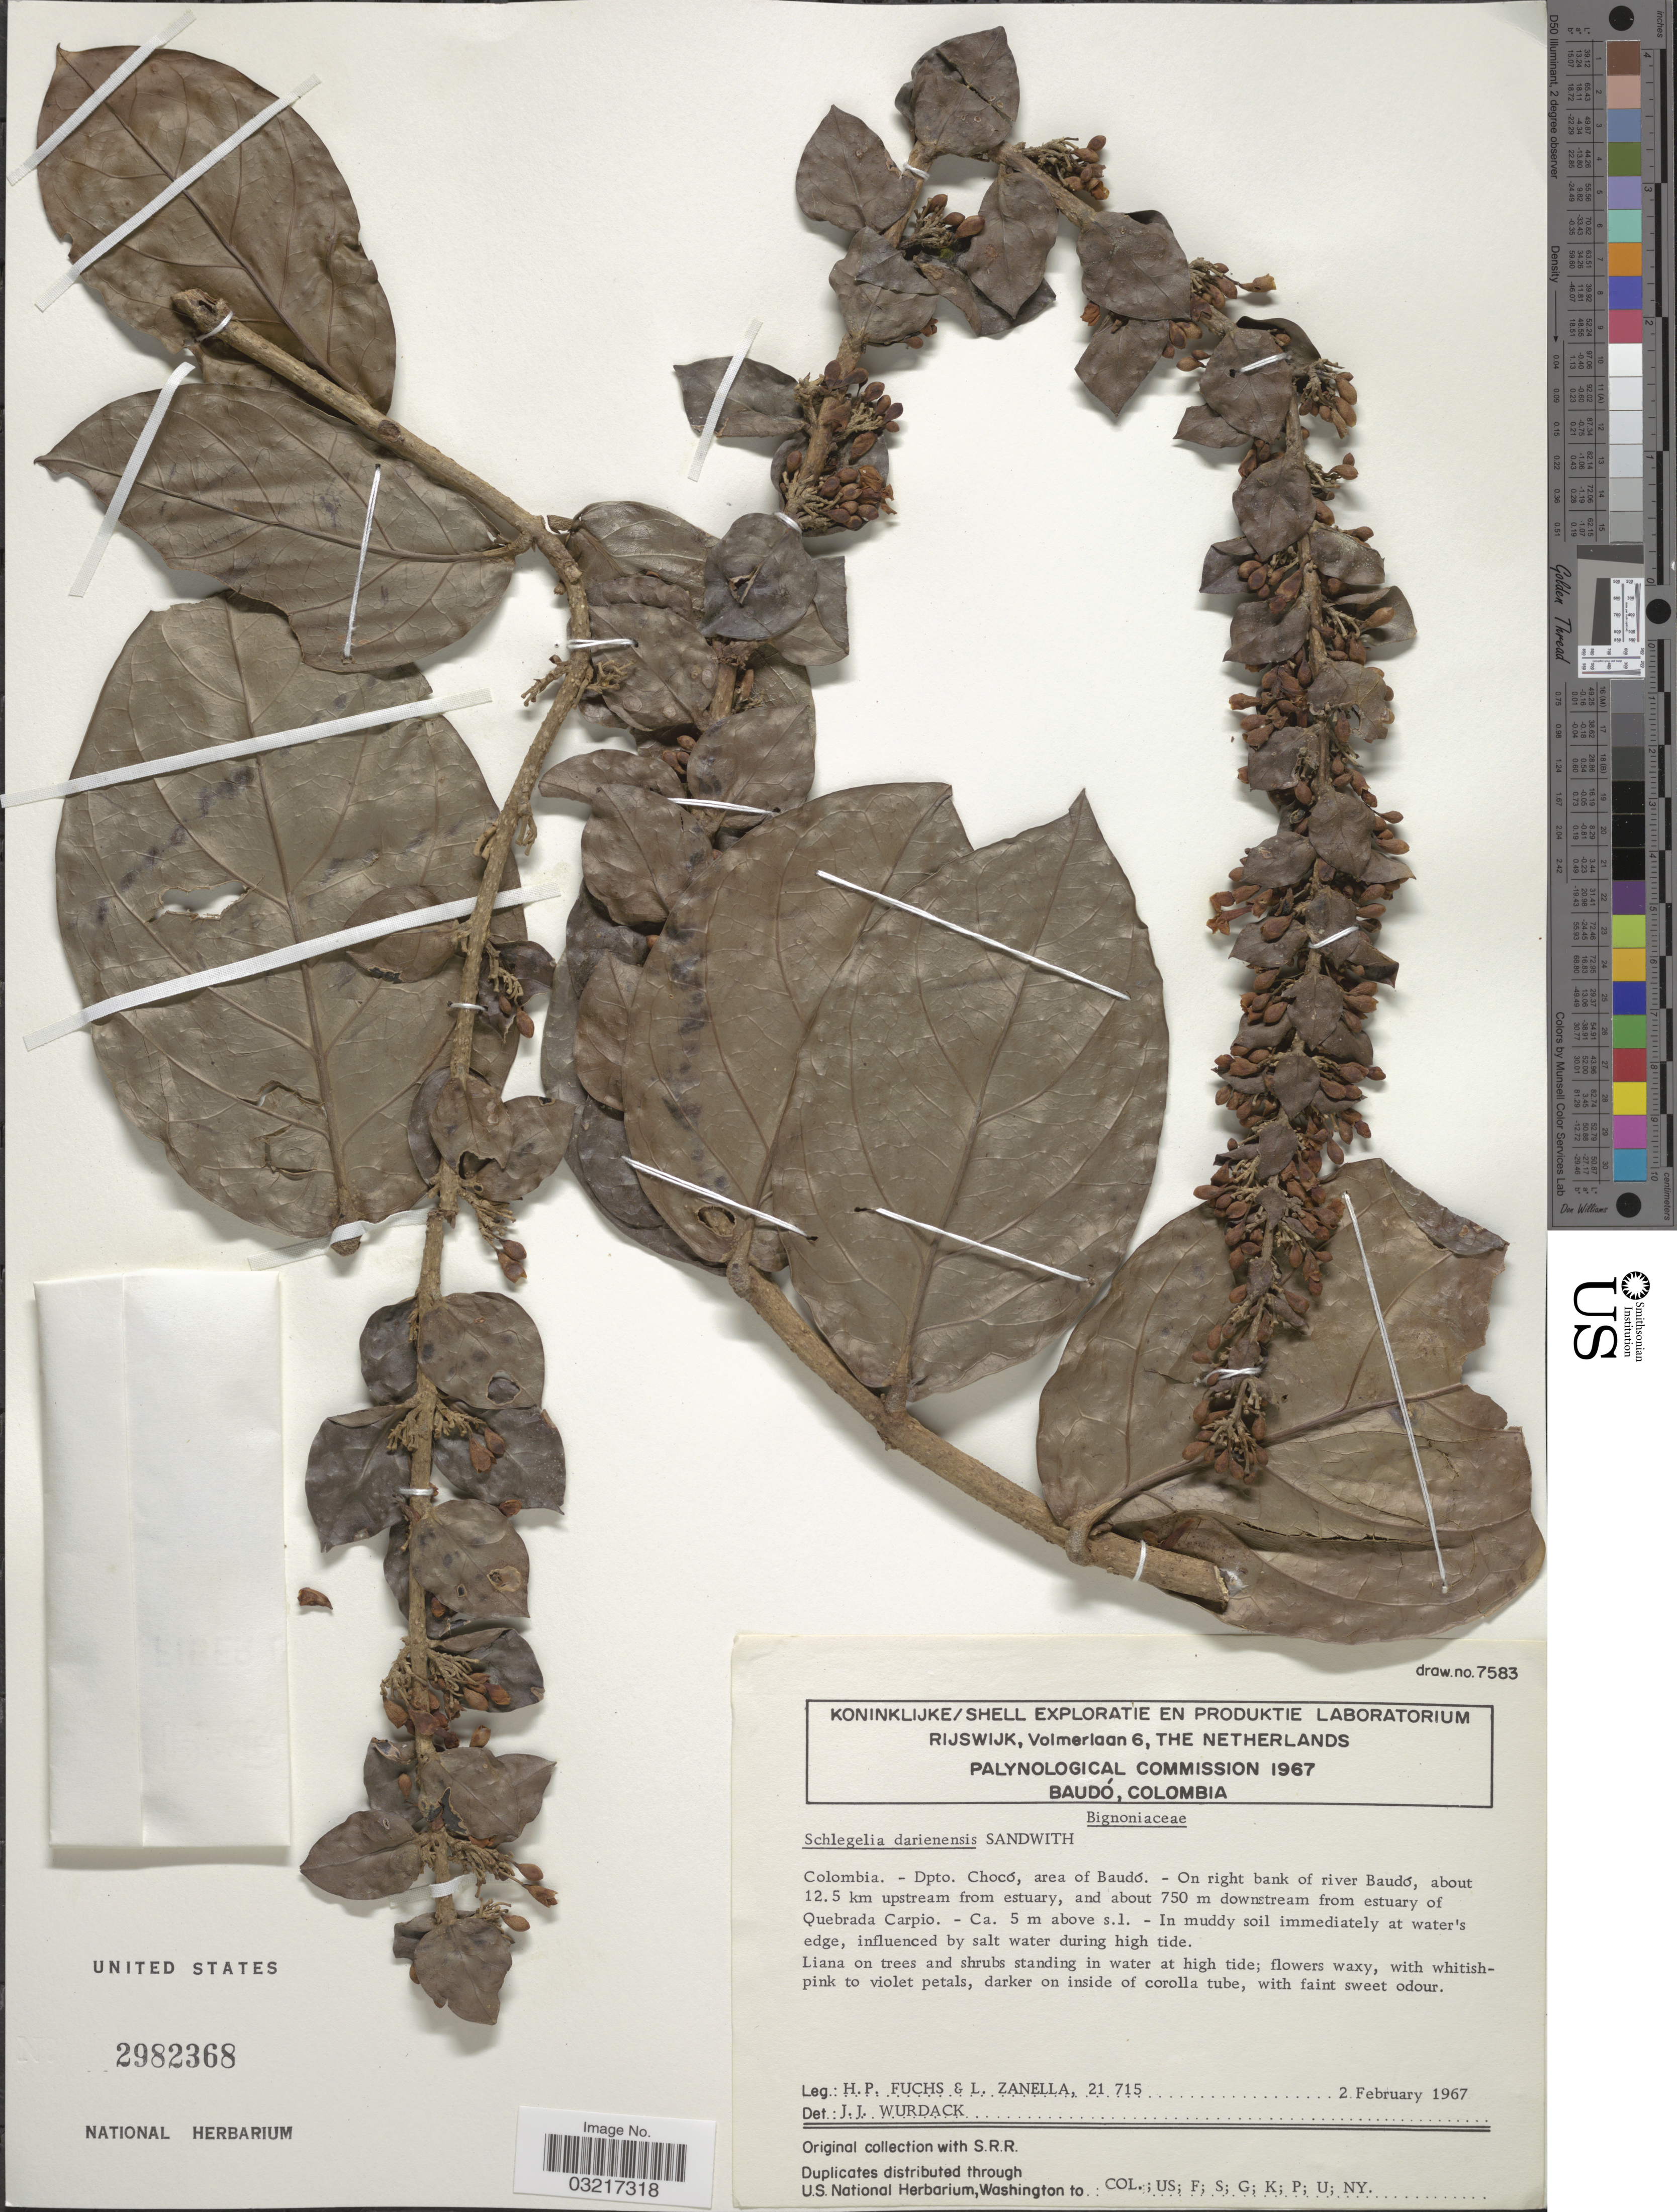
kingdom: Plantae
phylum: Tracheophyta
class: Magnoliopsida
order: Lamiales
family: Schlegeliaceae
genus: Schlegelia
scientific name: Schlegelia darienensis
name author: Sandwith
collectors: H. P. Fuchs & L. Zanella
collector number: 21715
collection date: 1967-02-02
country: Colombia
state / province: Chocó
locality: Dpto. Chocó, area of Baudó. - On right bank of river Baudó, about 12.5 km upstream from estuary, and about 750 m downstream from estuary of Quebrada Carpio.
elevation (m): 5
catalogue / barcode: US 2982368